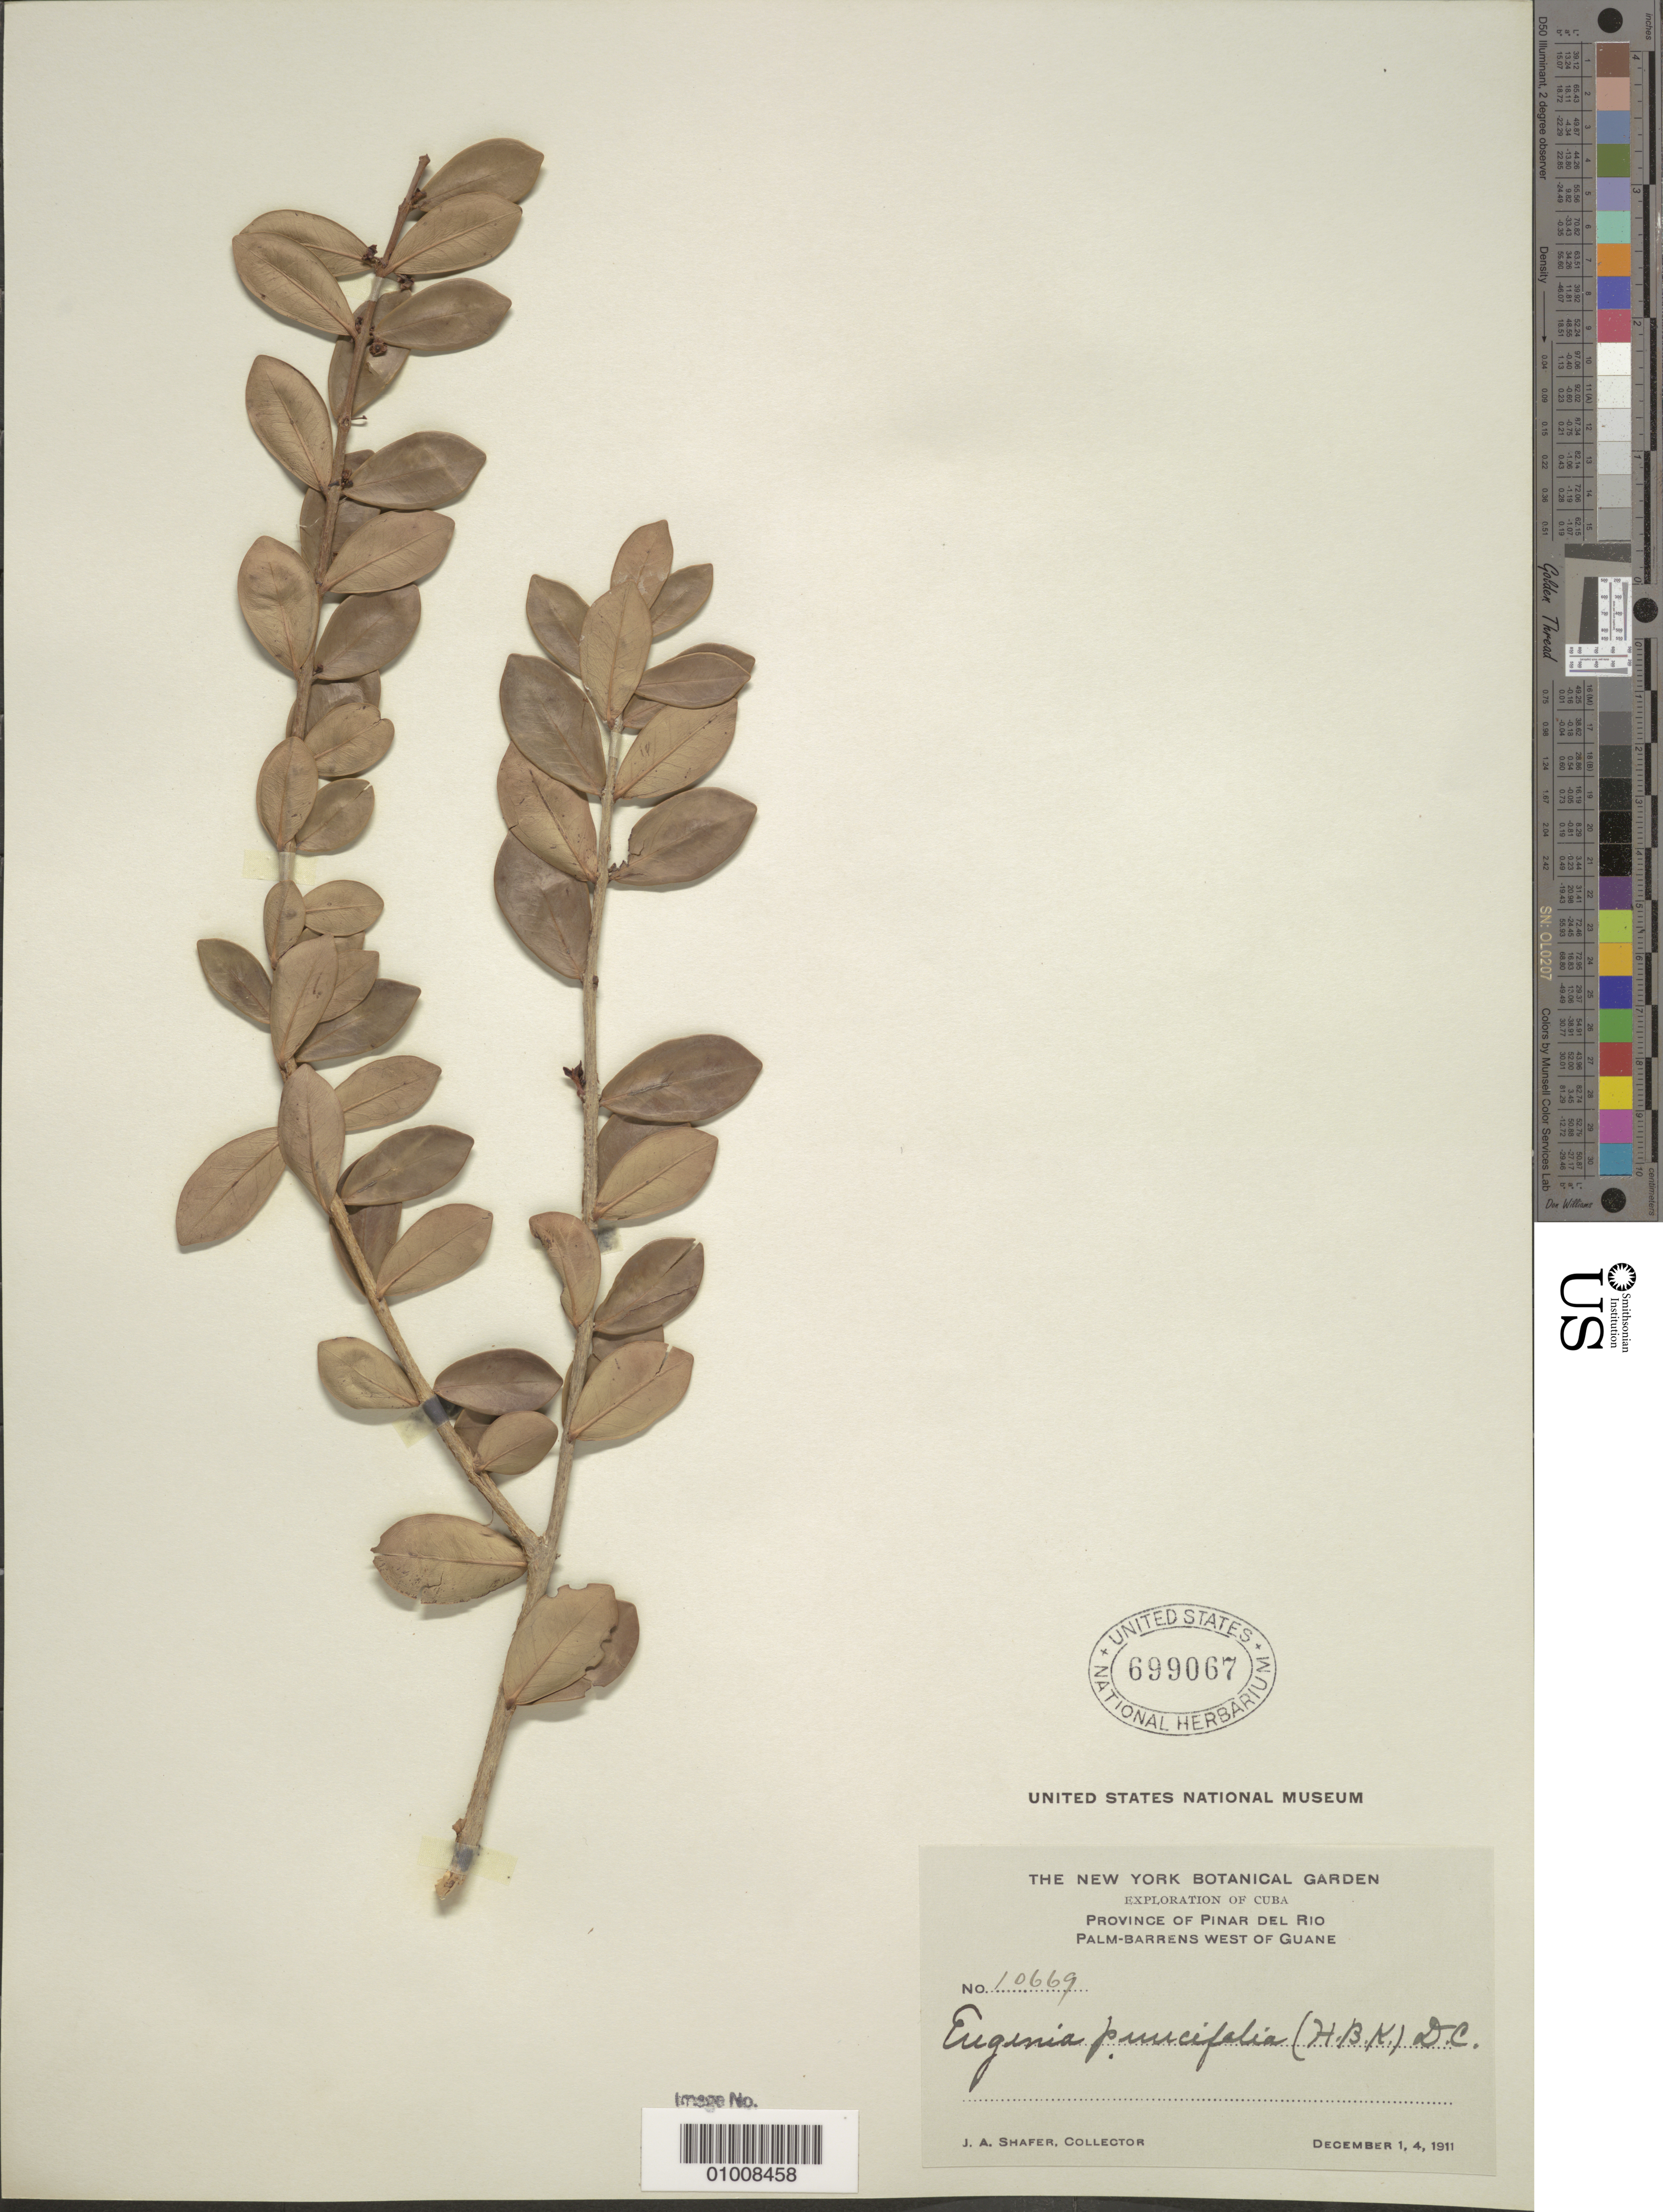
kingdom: Plantae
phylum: Tracheophyta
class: Magnoliopsida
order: Myrtales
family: Myrtaceae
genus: Eugenia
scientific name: Eugenia punicifolia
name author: (Kunth) DC.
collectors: J. A. Shafer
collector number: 10669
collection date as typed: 01 Dec 1911 to 04 Dec 1911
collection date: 1911-12-01/1911-12-04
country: Cuba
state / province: Pinar del Rio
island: Cuba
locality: Palm barrens west of Guane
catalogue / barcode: US 699067